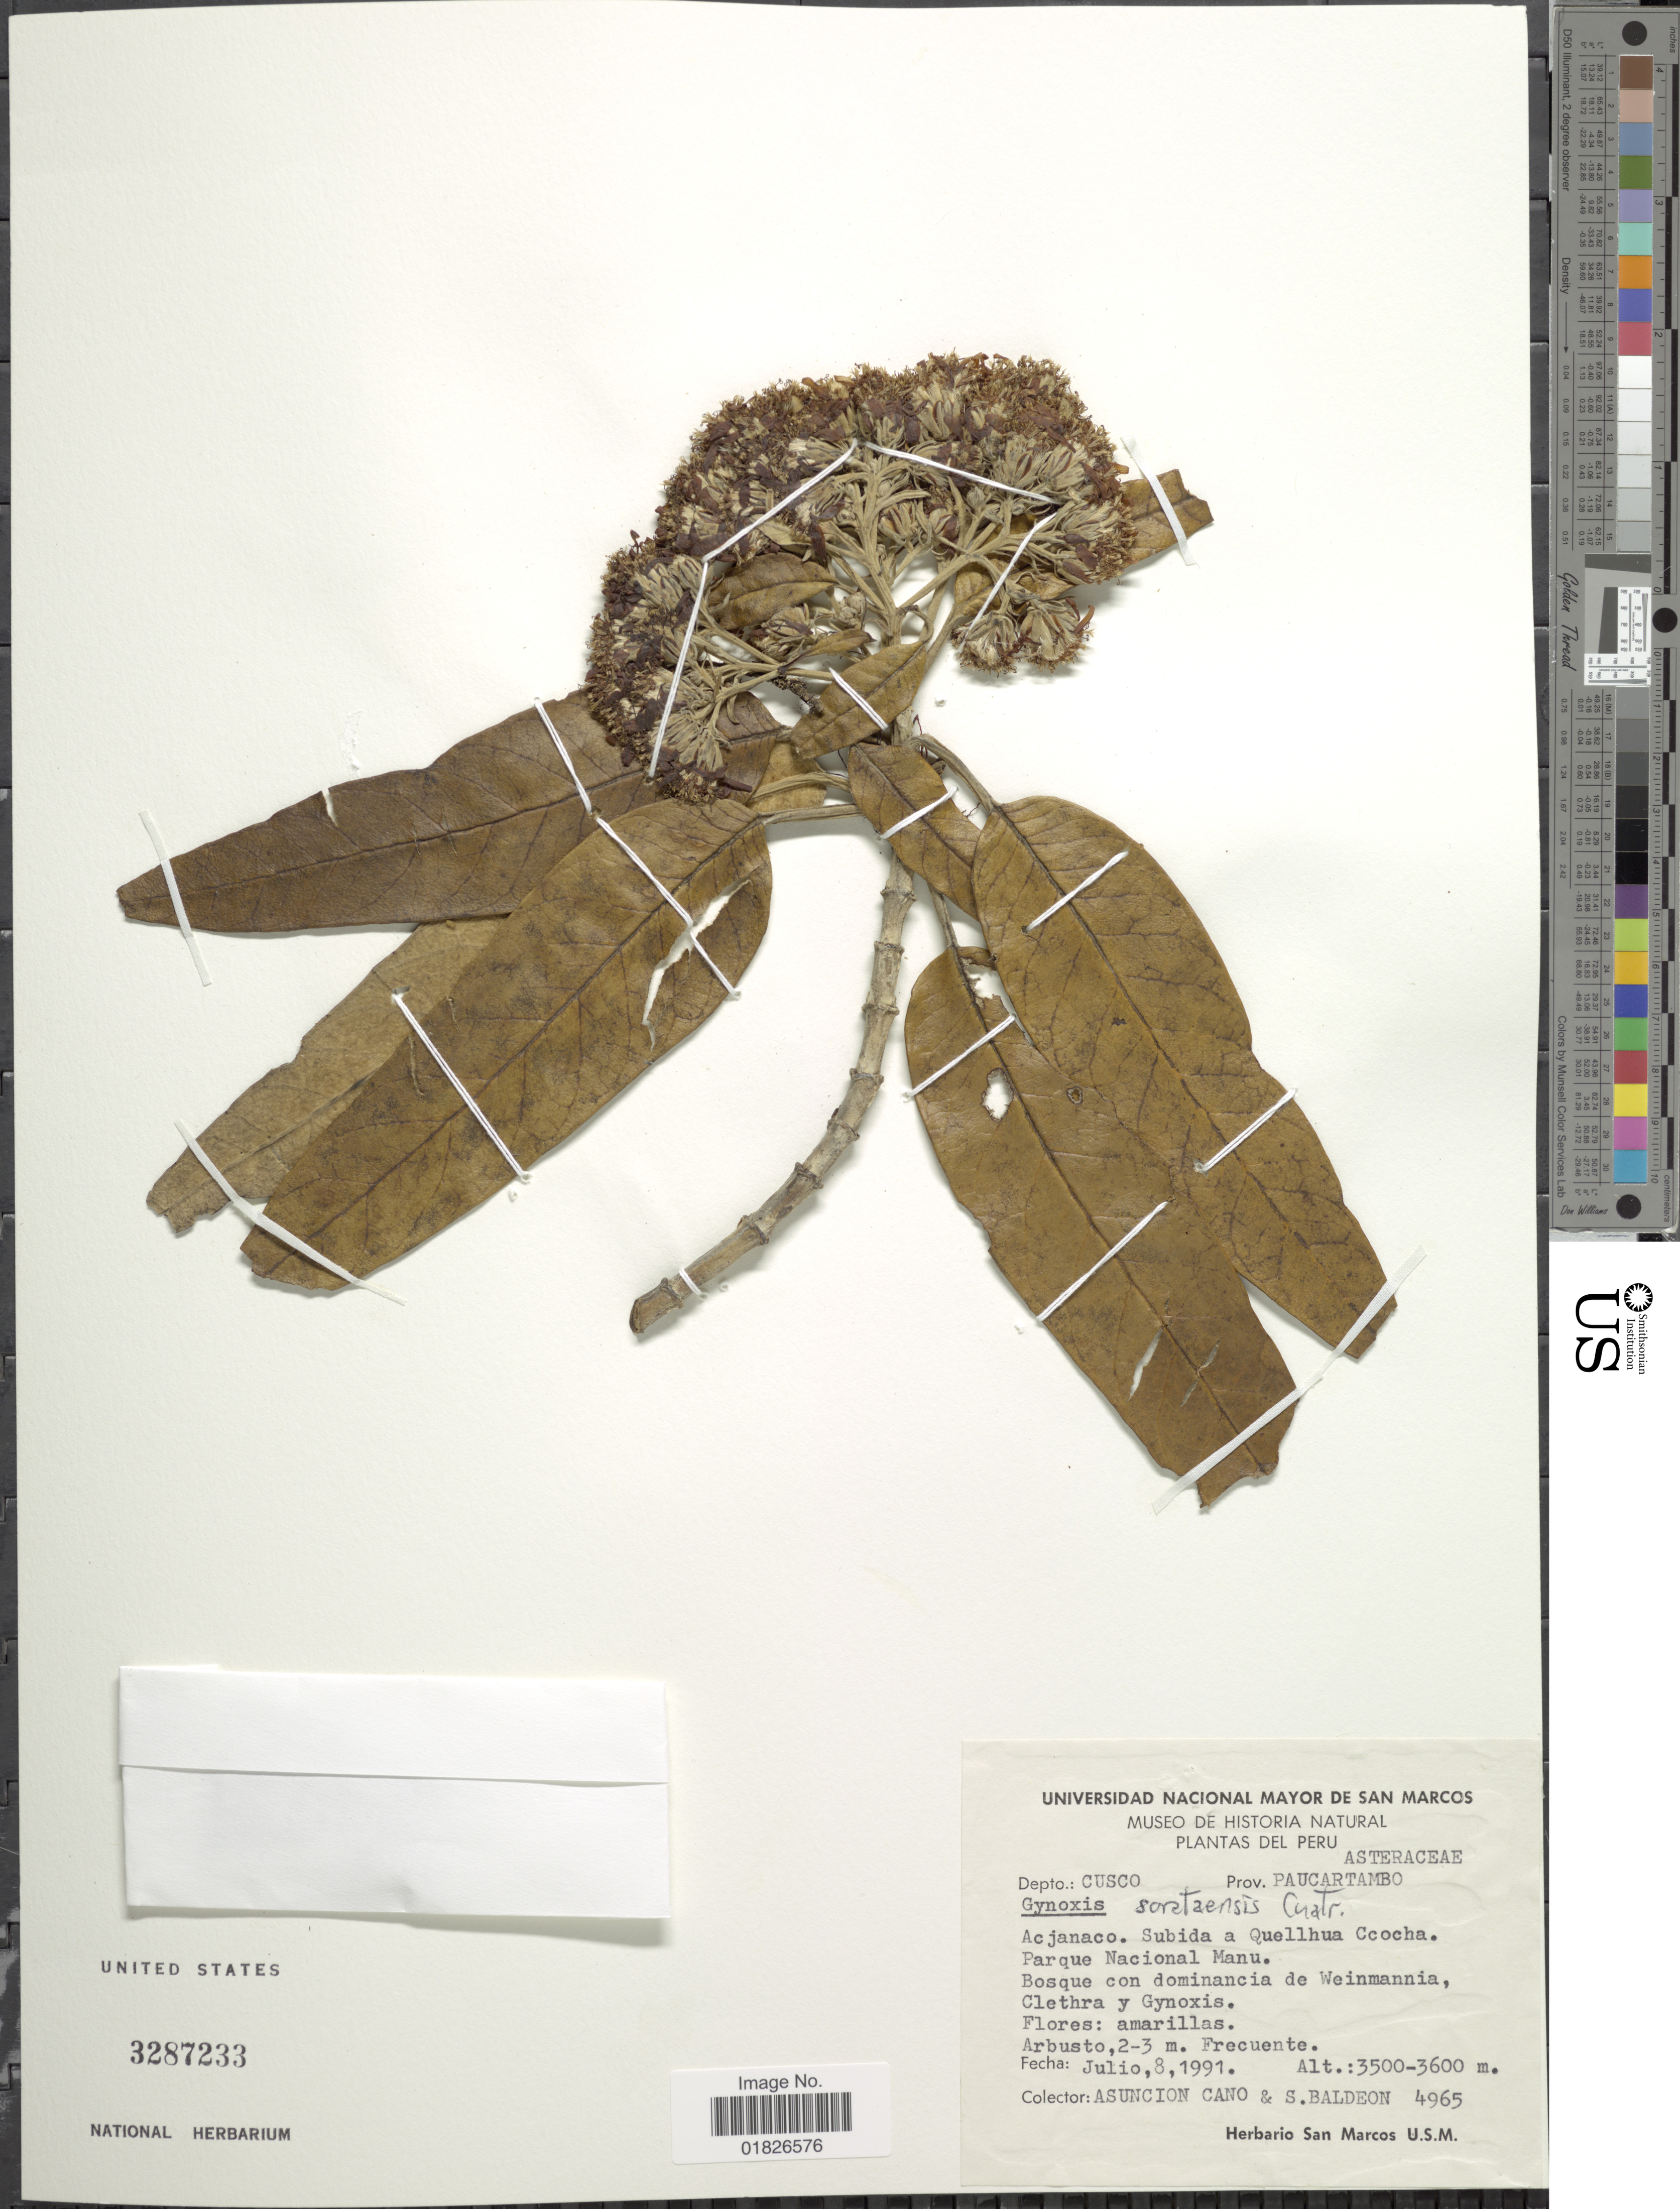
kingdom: Plantae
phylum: Tracheophyta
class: Magnoliopsida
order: Asterales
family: Asteraceae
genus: Gynoxys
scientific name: Gynoxys sorataensis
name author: Cuatrec.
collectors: A. Cano & S. Baldeon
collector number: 4965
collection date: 1991-07-08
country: Peru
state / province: Cusco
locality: Prov. Paucartambo, Acjanaco, Subida a Quellhua Ccocha, Parque Nacional Manu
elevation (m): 3500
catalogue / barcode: US 3287233